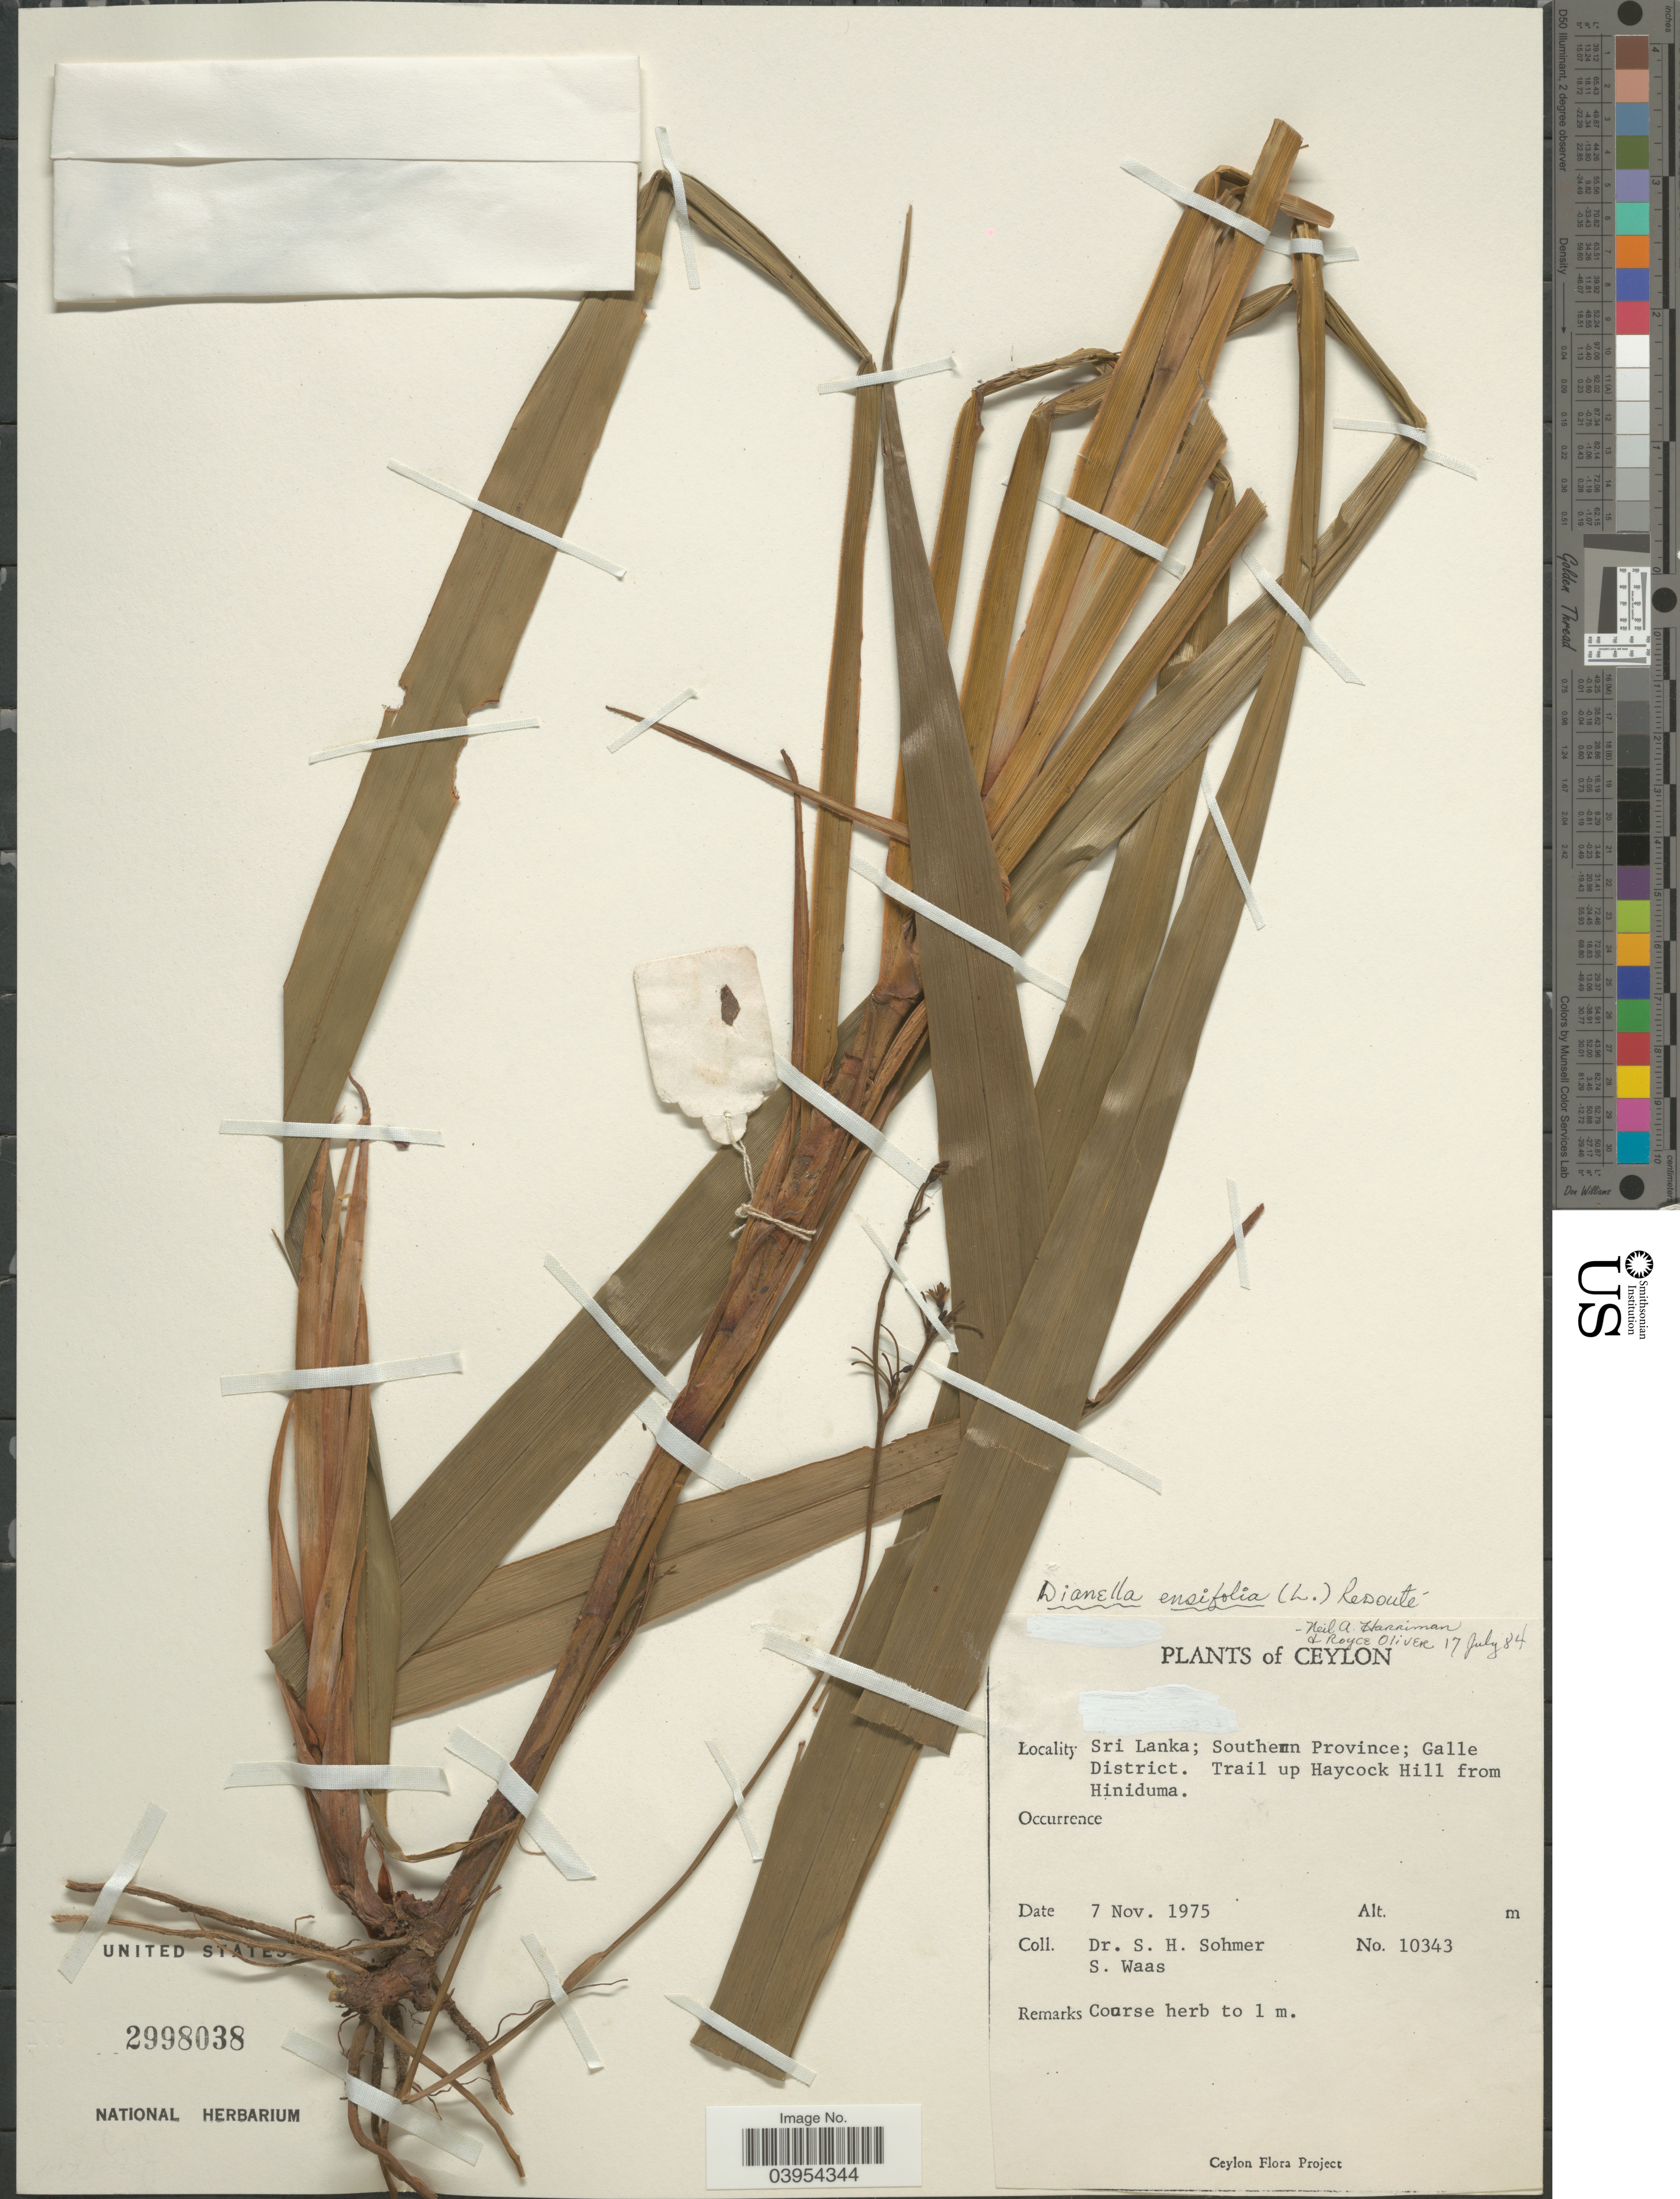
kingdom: Plantae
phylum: Tracheophyta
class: Liliopsida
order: Asparagales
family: Asphodelaceae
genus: Dianella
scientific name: Dianella ensifolia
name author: (L.) DC.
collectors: S. H. Sohmer & S. Waas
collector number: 10343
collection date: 1975-11-07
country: Sri Lanka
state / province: Southern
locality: Ceylon. Galle District. Trail up Haycock Hill from Hiniduma.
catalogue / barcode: US 2998038